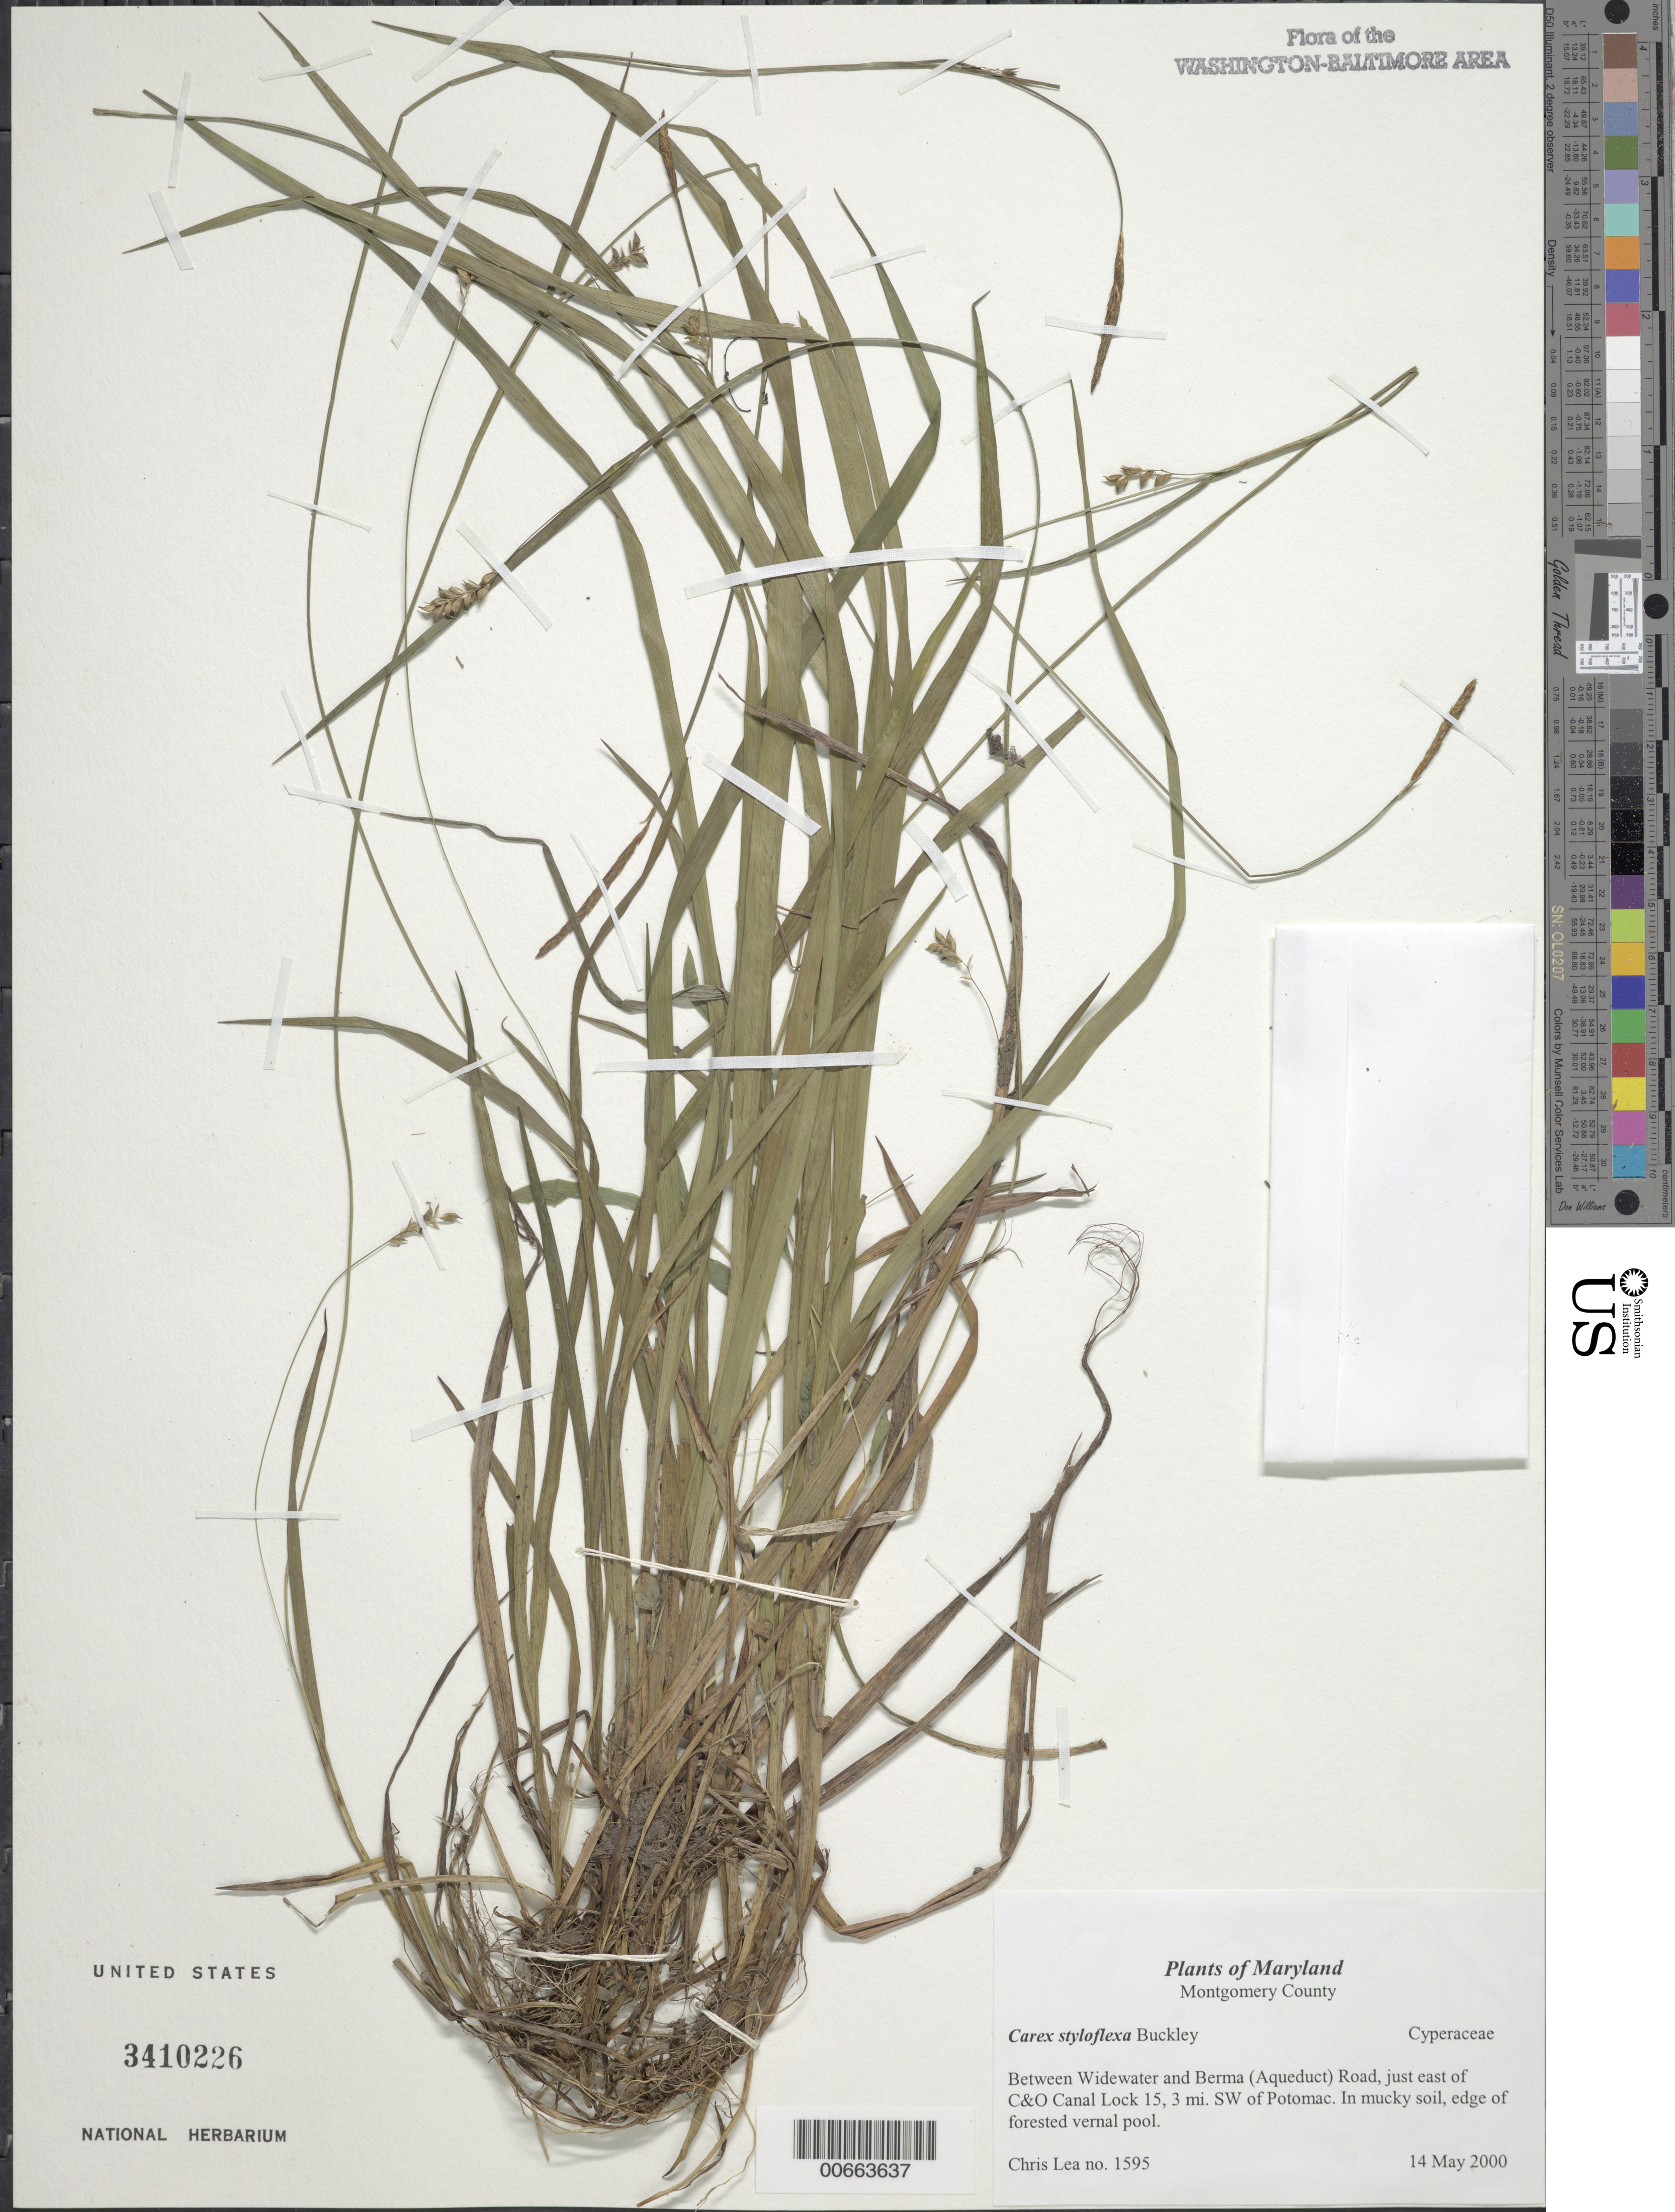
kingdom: Plantae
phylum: Tracheophyta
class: Liliopsida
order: Poales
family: Cyperaceae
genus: Carex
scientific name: Carex styloflexa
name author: Buckley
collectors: C. Lea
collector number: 1595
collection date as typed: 14 May 2000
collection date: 2000-05-14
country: United States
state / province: Maryland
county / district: Montgomery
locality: Between Widewater and Berma (Aqueduct) Road, just east of C&O Canal Lock 15, 3 mi. SW of Potomac.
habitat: In mucky soil, edge of forested vernal pool.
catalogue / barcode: US 3410226